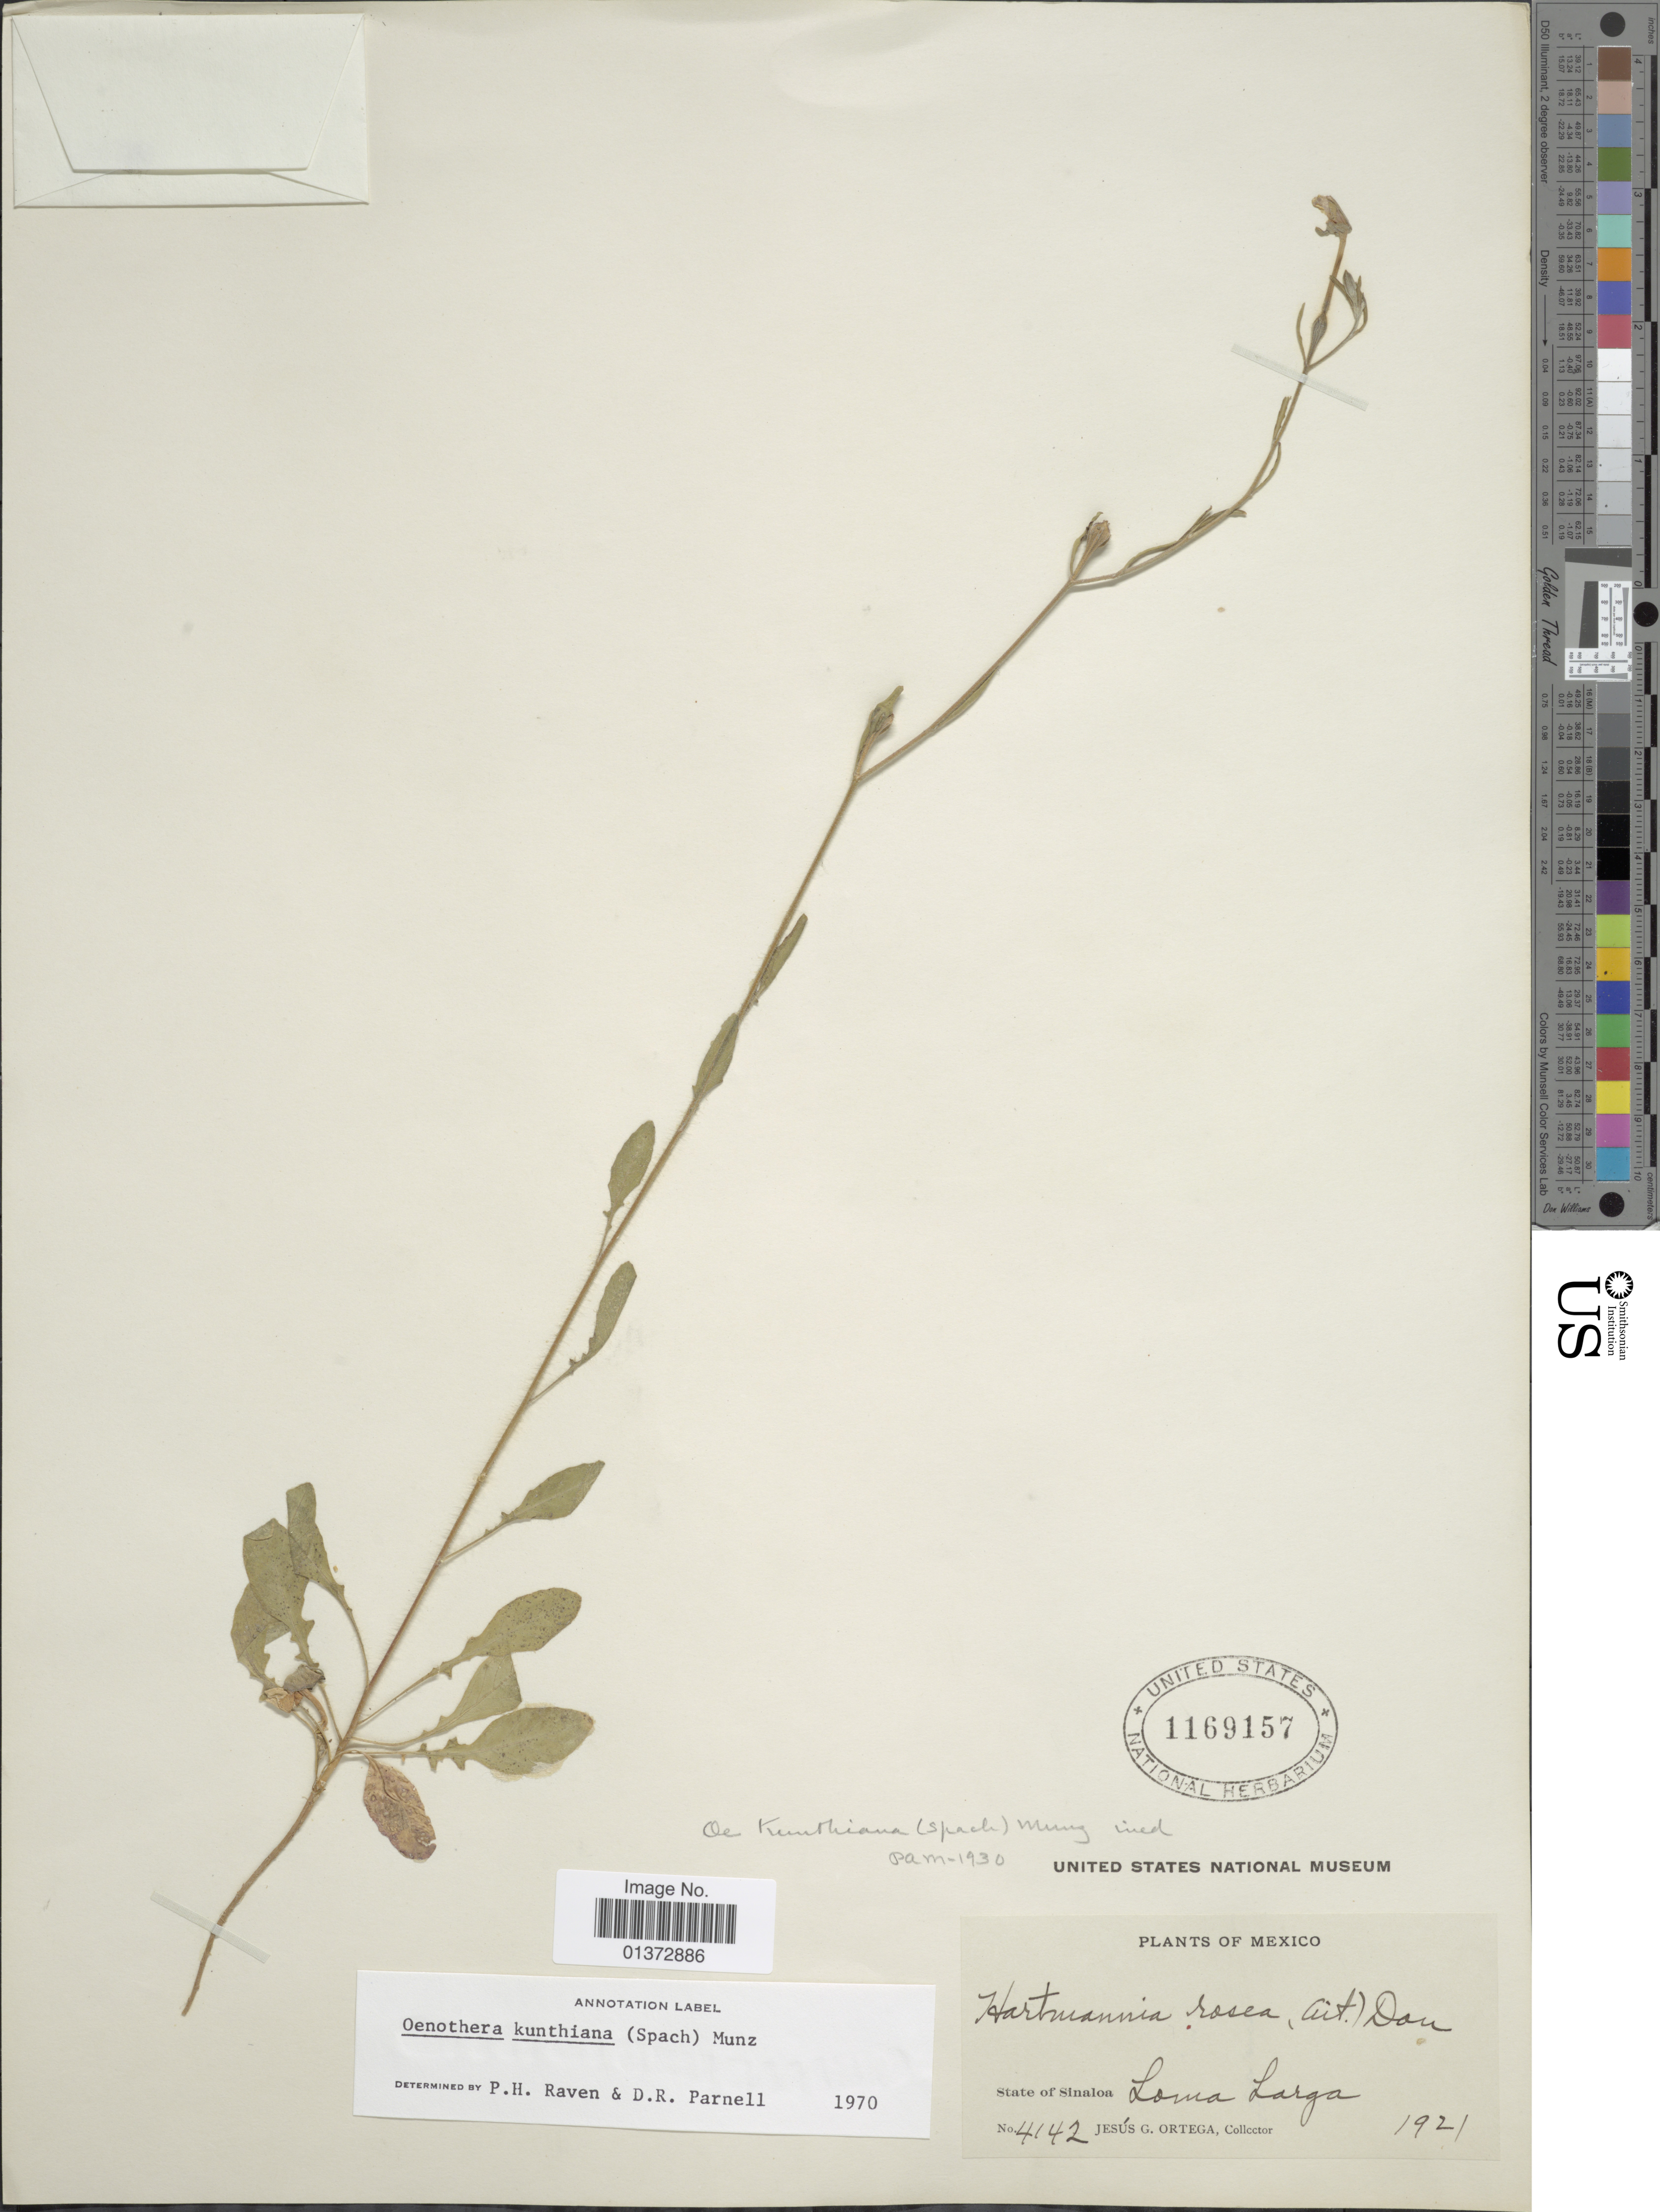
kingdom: Plantae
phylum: Tracheophyta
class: Magnoliopsida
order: Myrtales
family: Onagraceae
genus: Oenothera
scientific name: Oenothera kunthiana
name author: (Spach) Munz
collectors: J. Ortega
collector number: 4142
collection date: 1921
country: Mexico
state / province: Sinaloa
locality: Loma Larga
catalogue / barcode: US 1169157